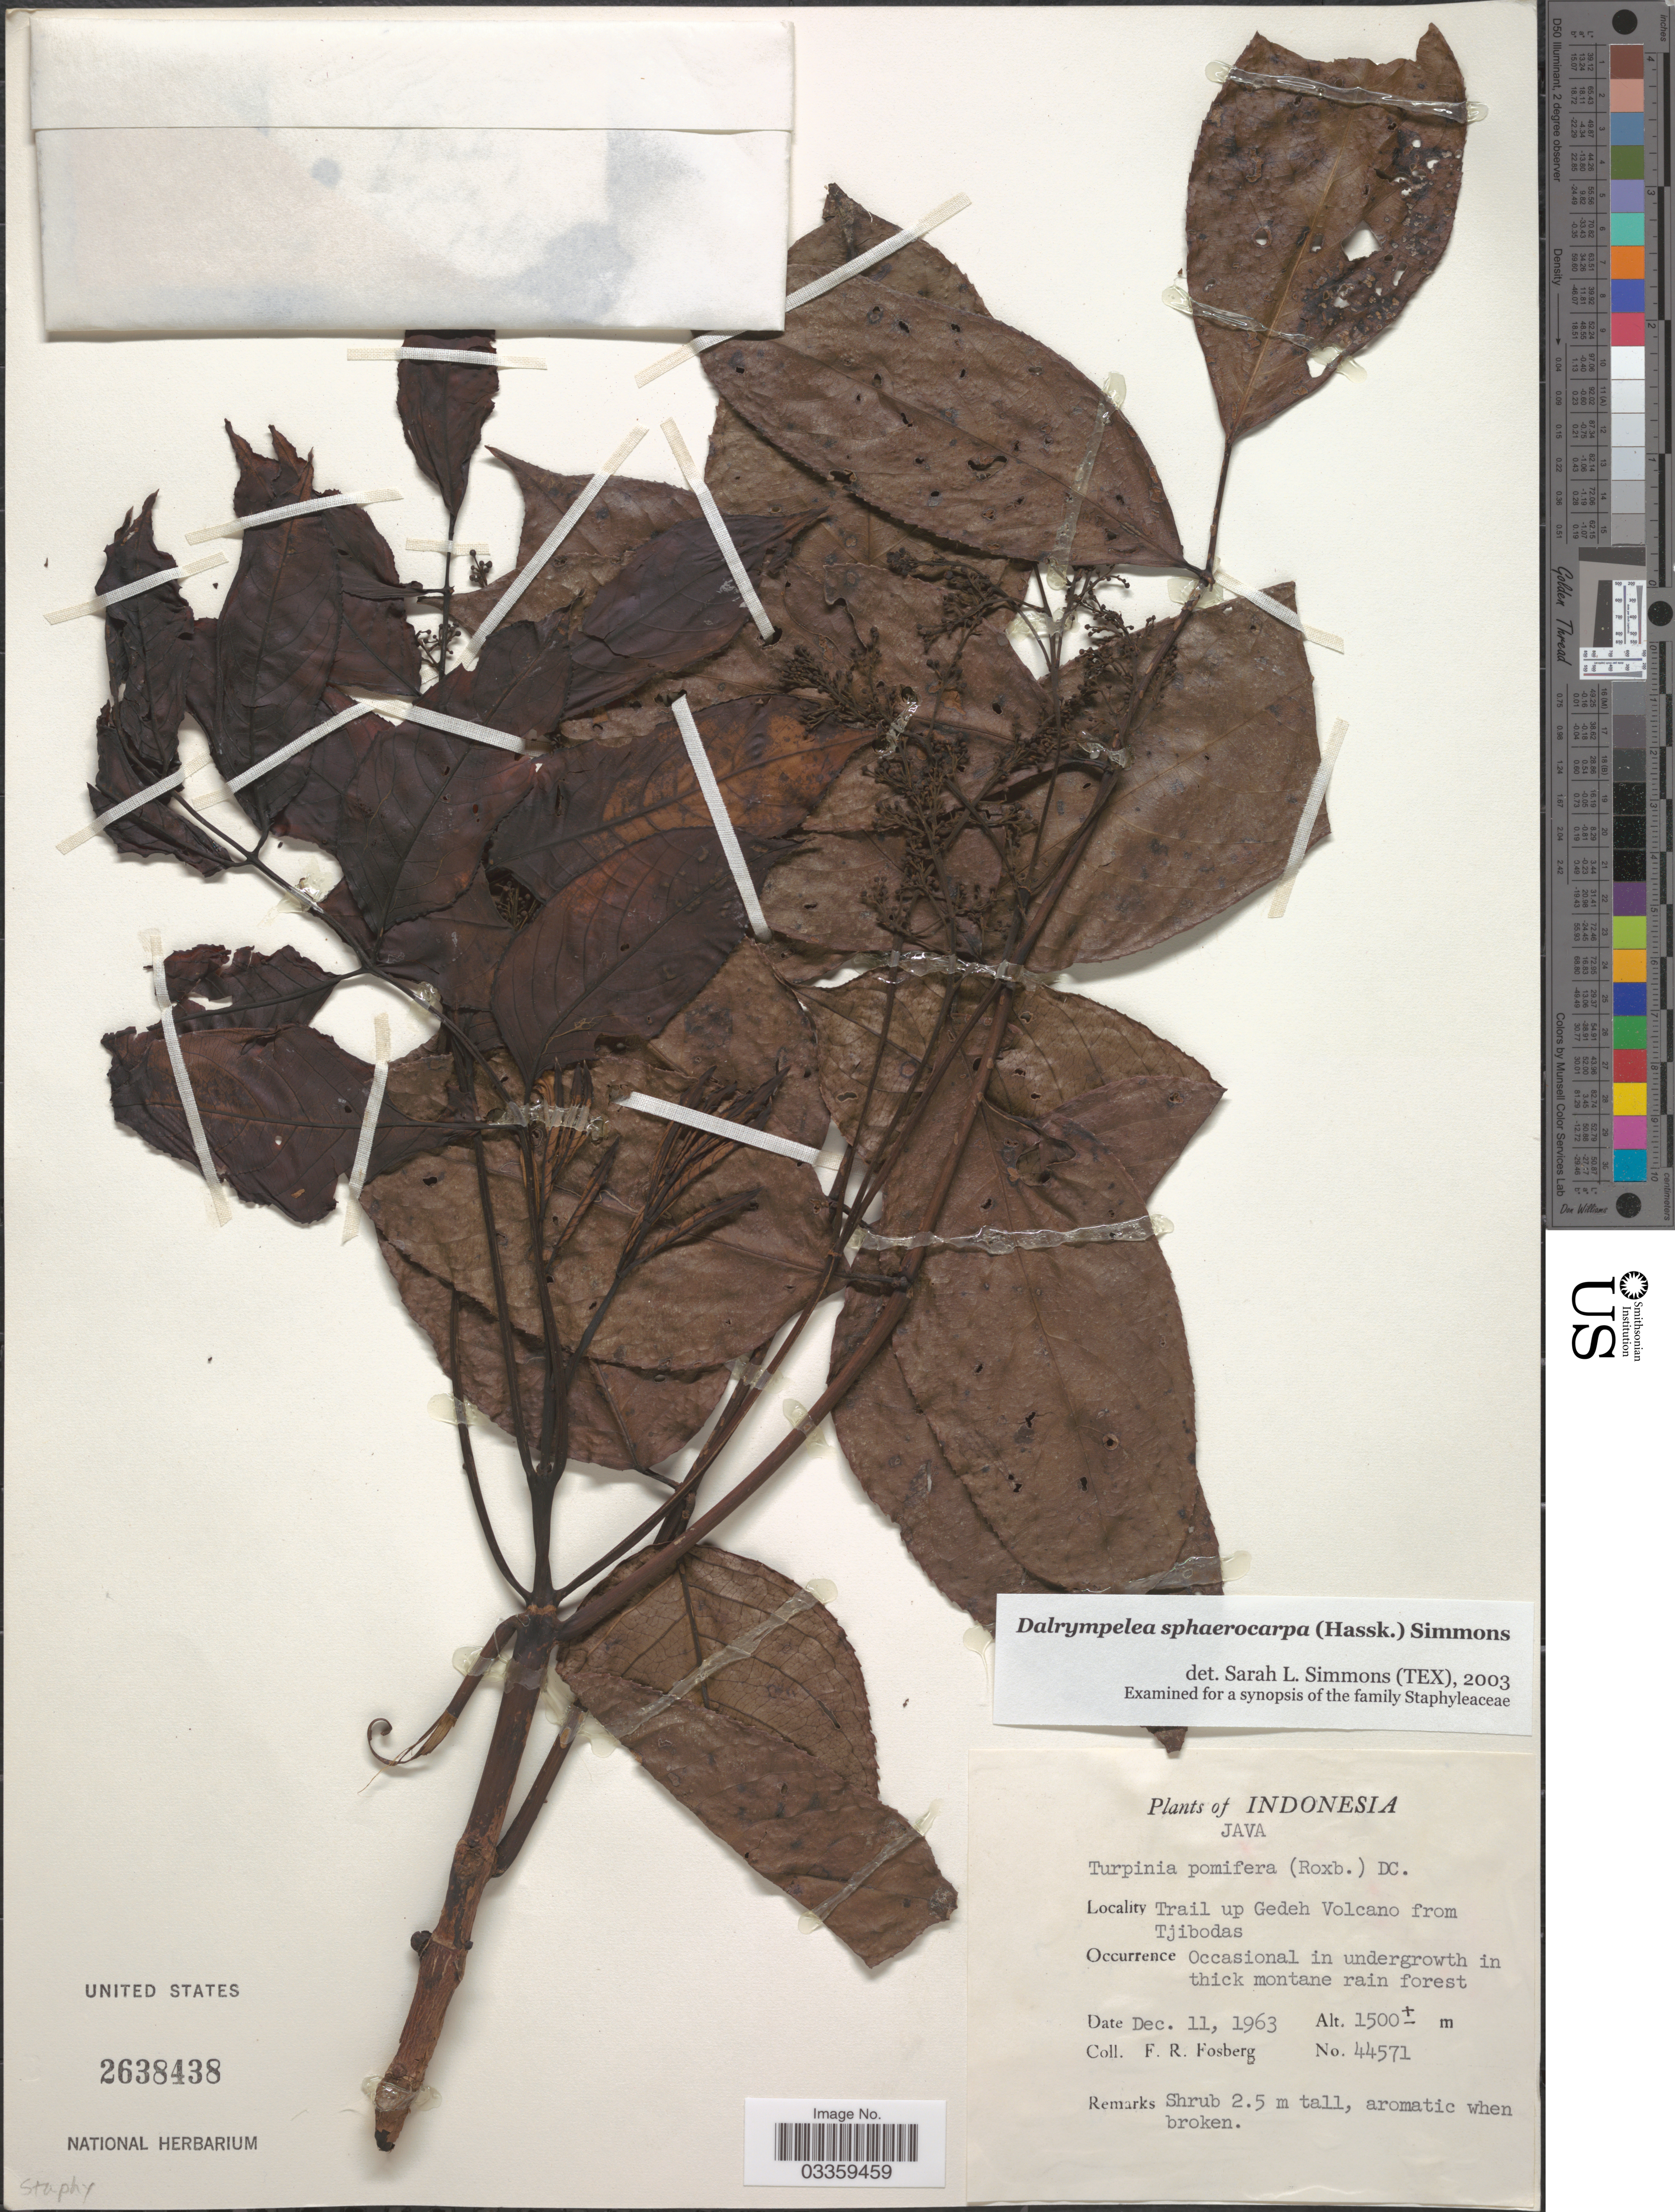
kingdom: Plantae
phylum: Tracheophyta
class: Magnoliopsida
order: Crossosomatales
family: Staphyleaceae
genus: Dalrympelea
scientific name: Dalrympelea sphaerocarpa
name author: (Hassk.) Nor-Ezzaw.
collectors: F. R. Fosberg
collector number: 44571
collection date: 1963-12-11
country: Indonesia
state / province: Java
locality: Trail up Gedeh Volcano from Tjibodas.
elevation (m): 1500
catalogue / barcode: US 2638438